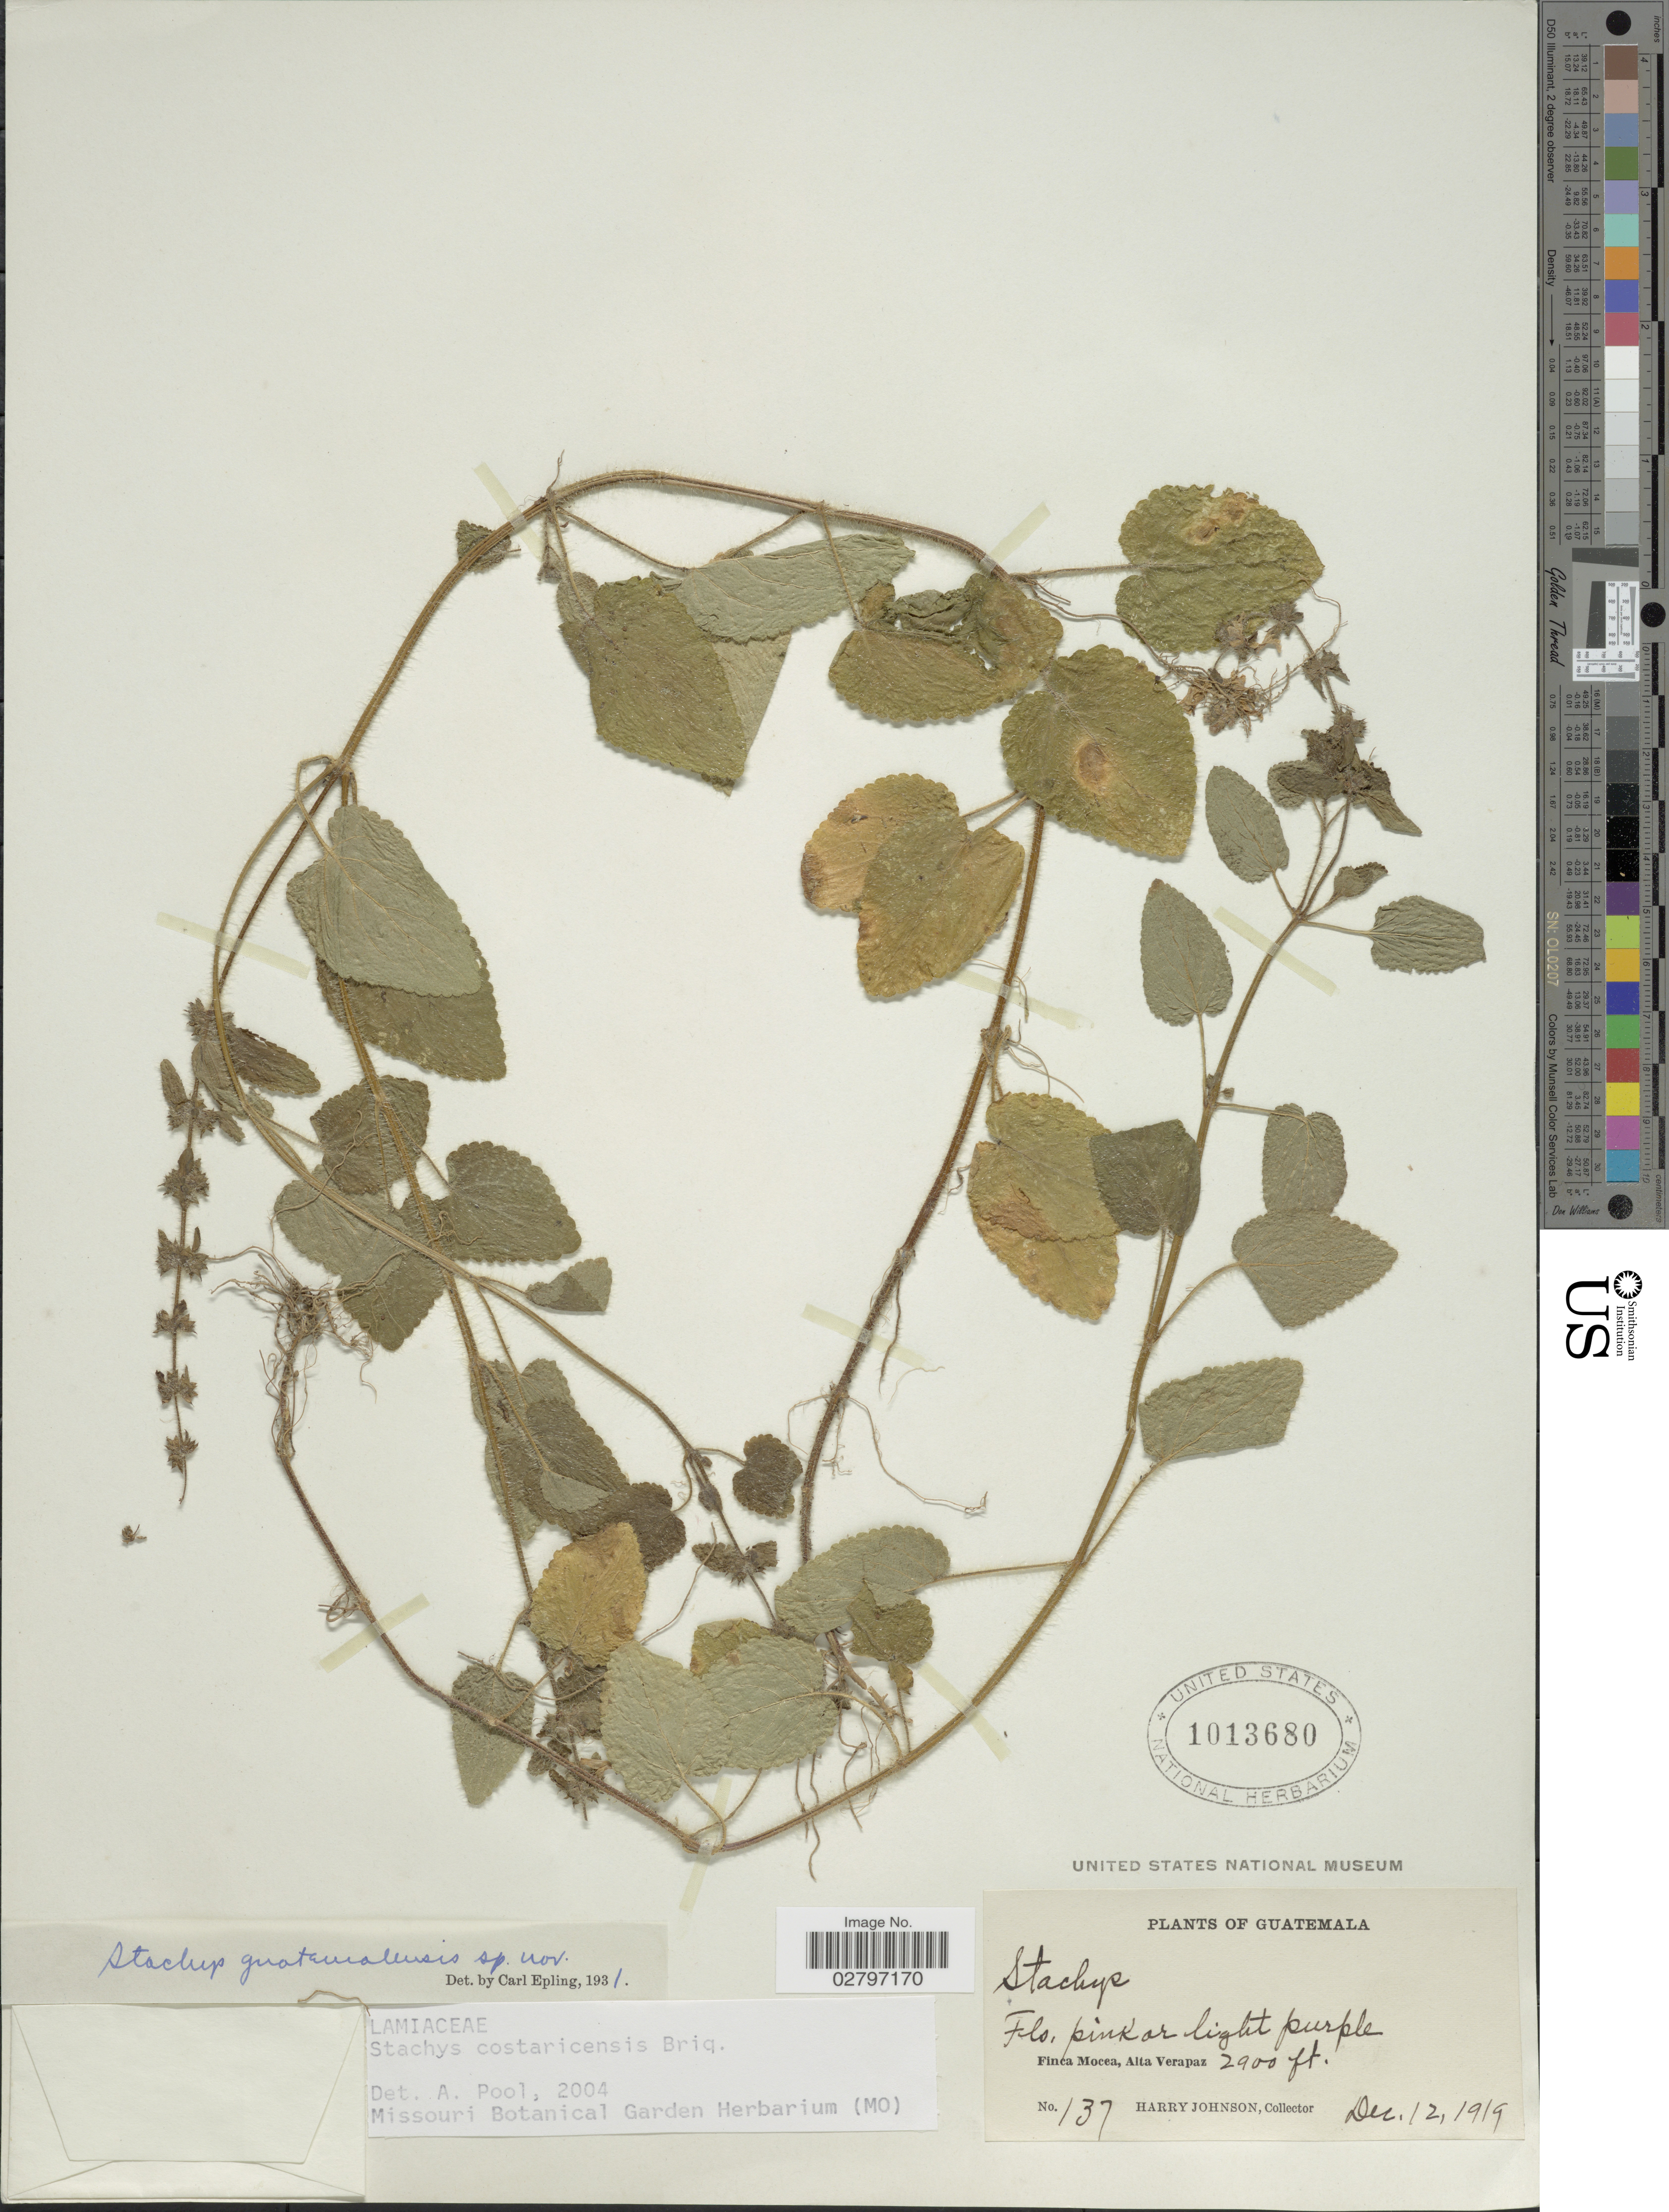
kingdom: Plantae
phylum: Tracheophyta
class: Magnoliopsida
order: Lamiales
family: Lamiaceae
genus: Stachys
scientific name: Stachys costaricensis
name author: Briq.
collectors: H. Johnson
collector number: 137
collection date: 1919-12-12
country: Guatemala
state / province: Alta Verapaz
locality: Finca Mocca.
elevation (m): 884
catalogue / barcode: US 1013680